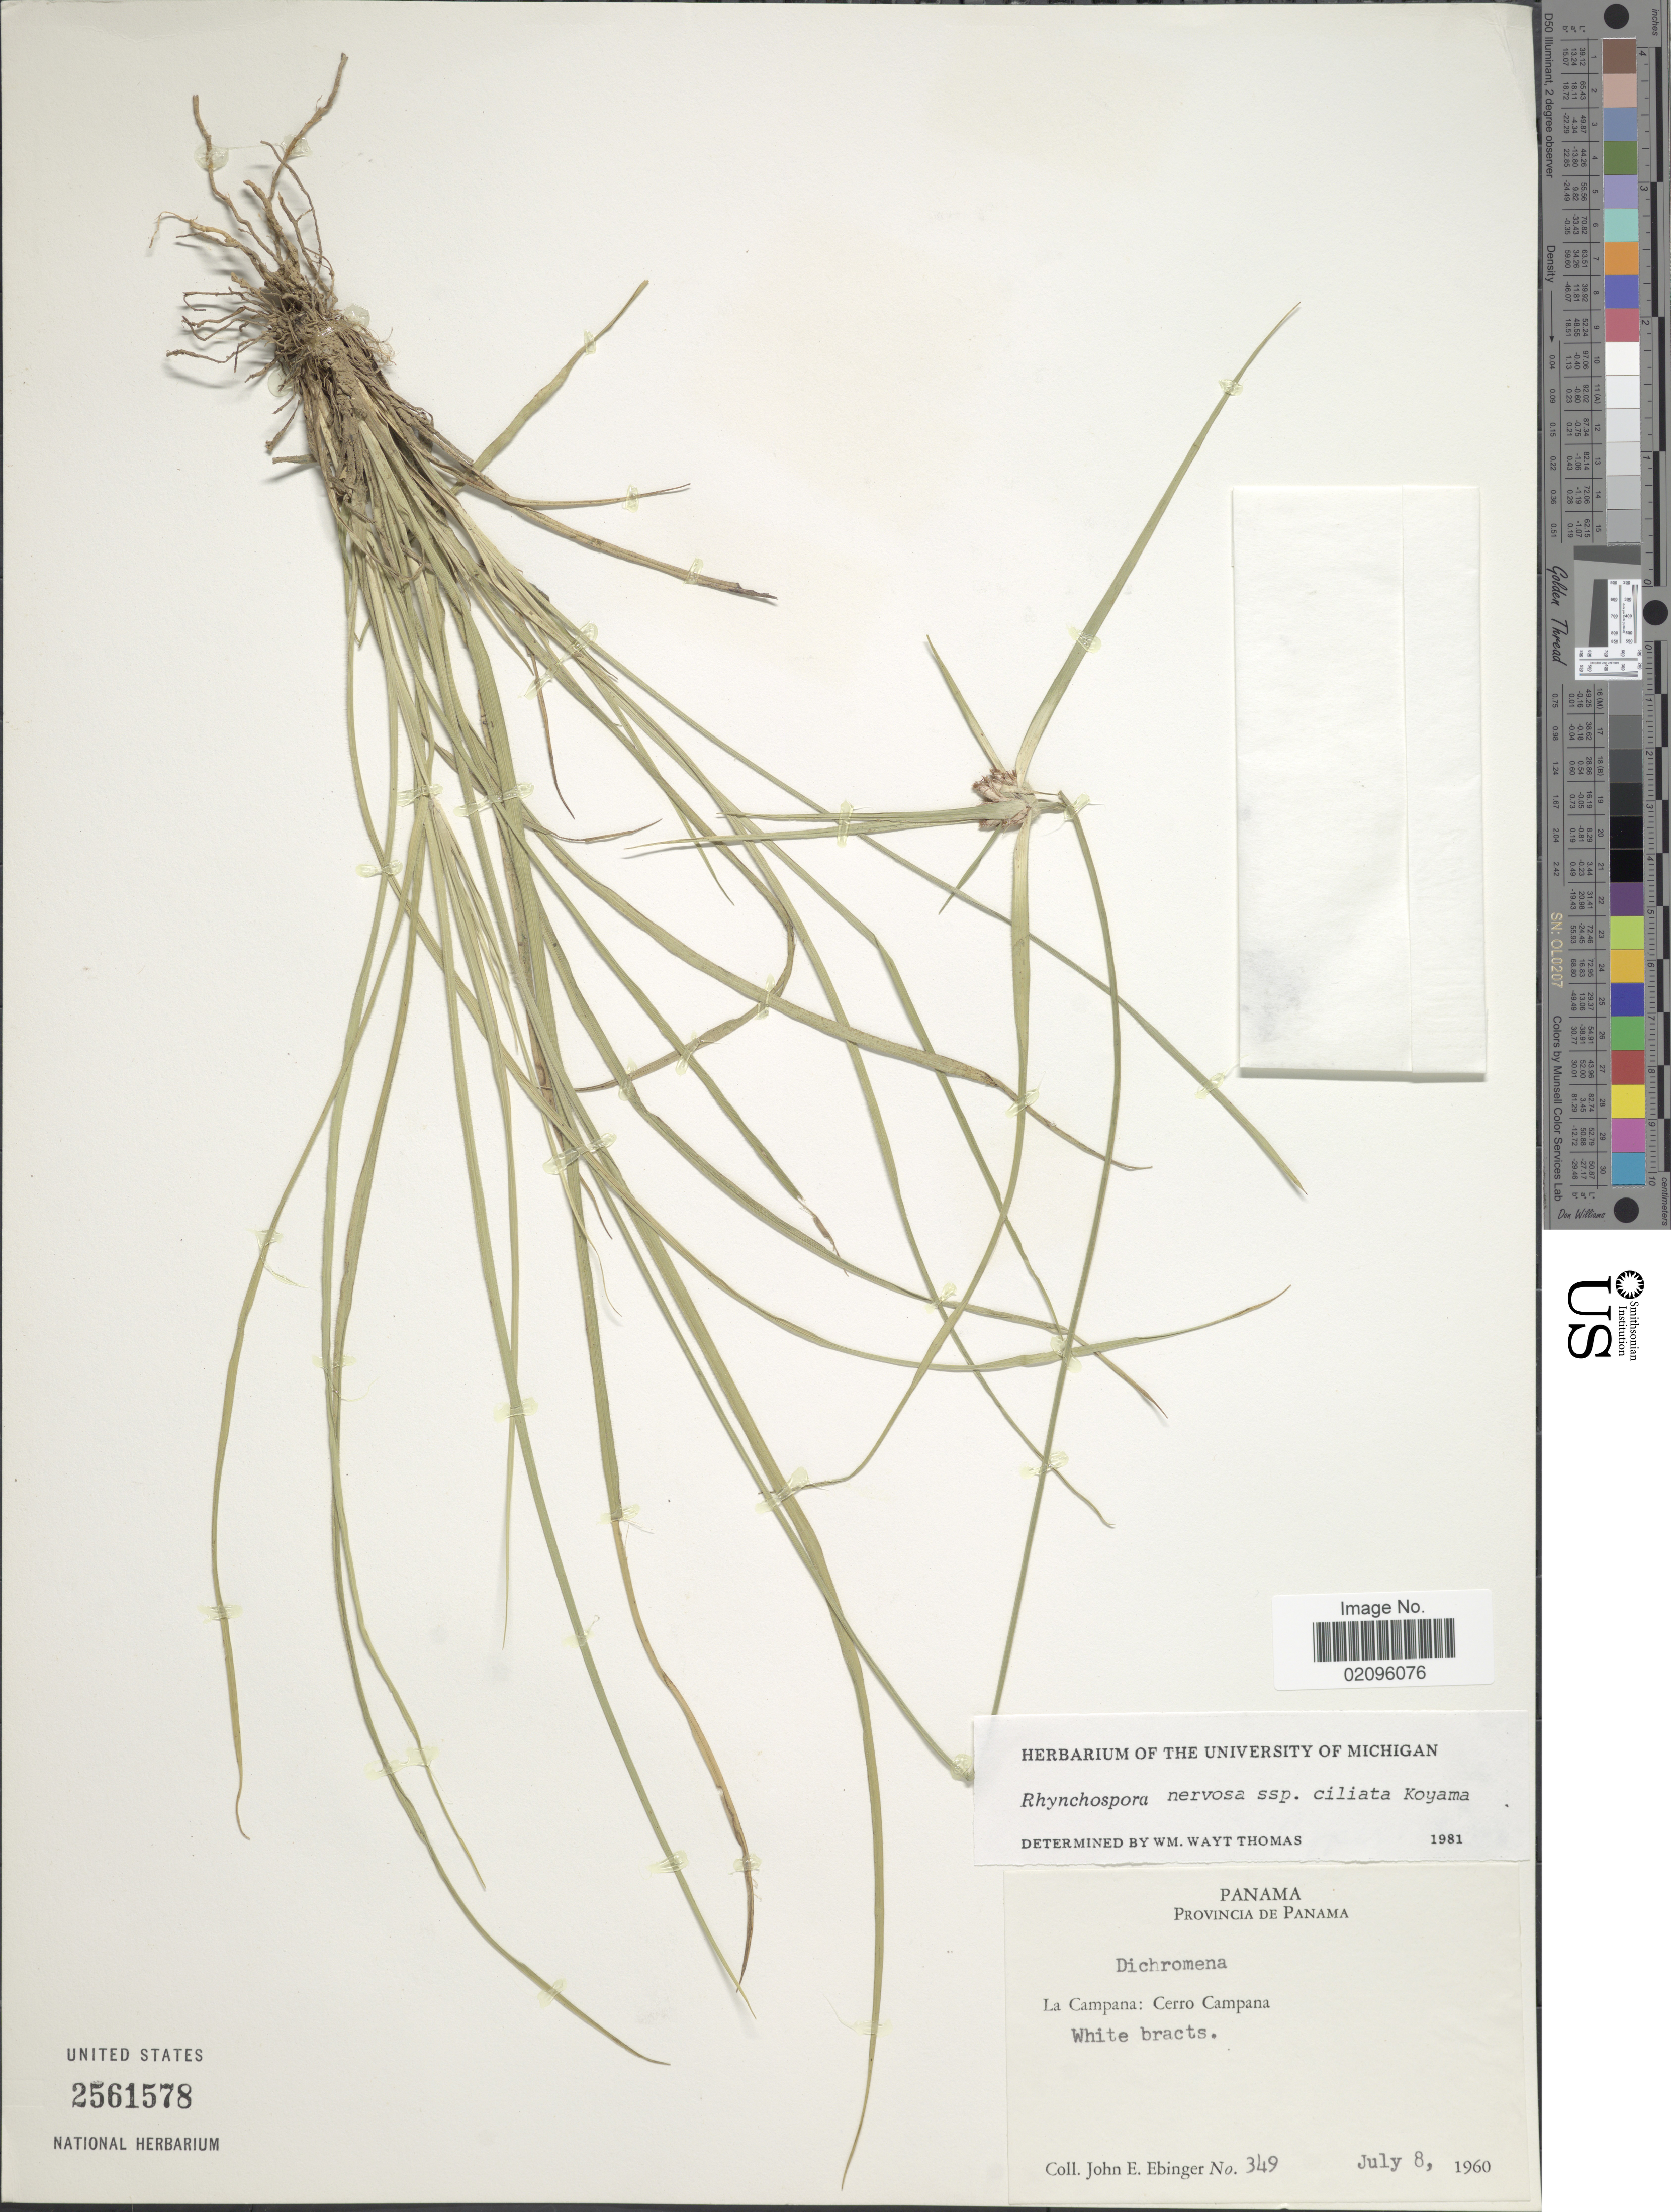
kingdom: Plantae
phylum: Tracheophyta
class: Liliopsida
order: Poales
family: Cyperaceae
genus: Rhynchospora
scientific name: Rhynchospora nervosa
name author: (Vahl) Boeckeler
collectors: J. Ebinger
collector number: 349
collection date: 1960-07-08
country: Panama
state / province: Panamá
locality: La Campana: Cerro Campana.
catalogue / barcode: US 2561578